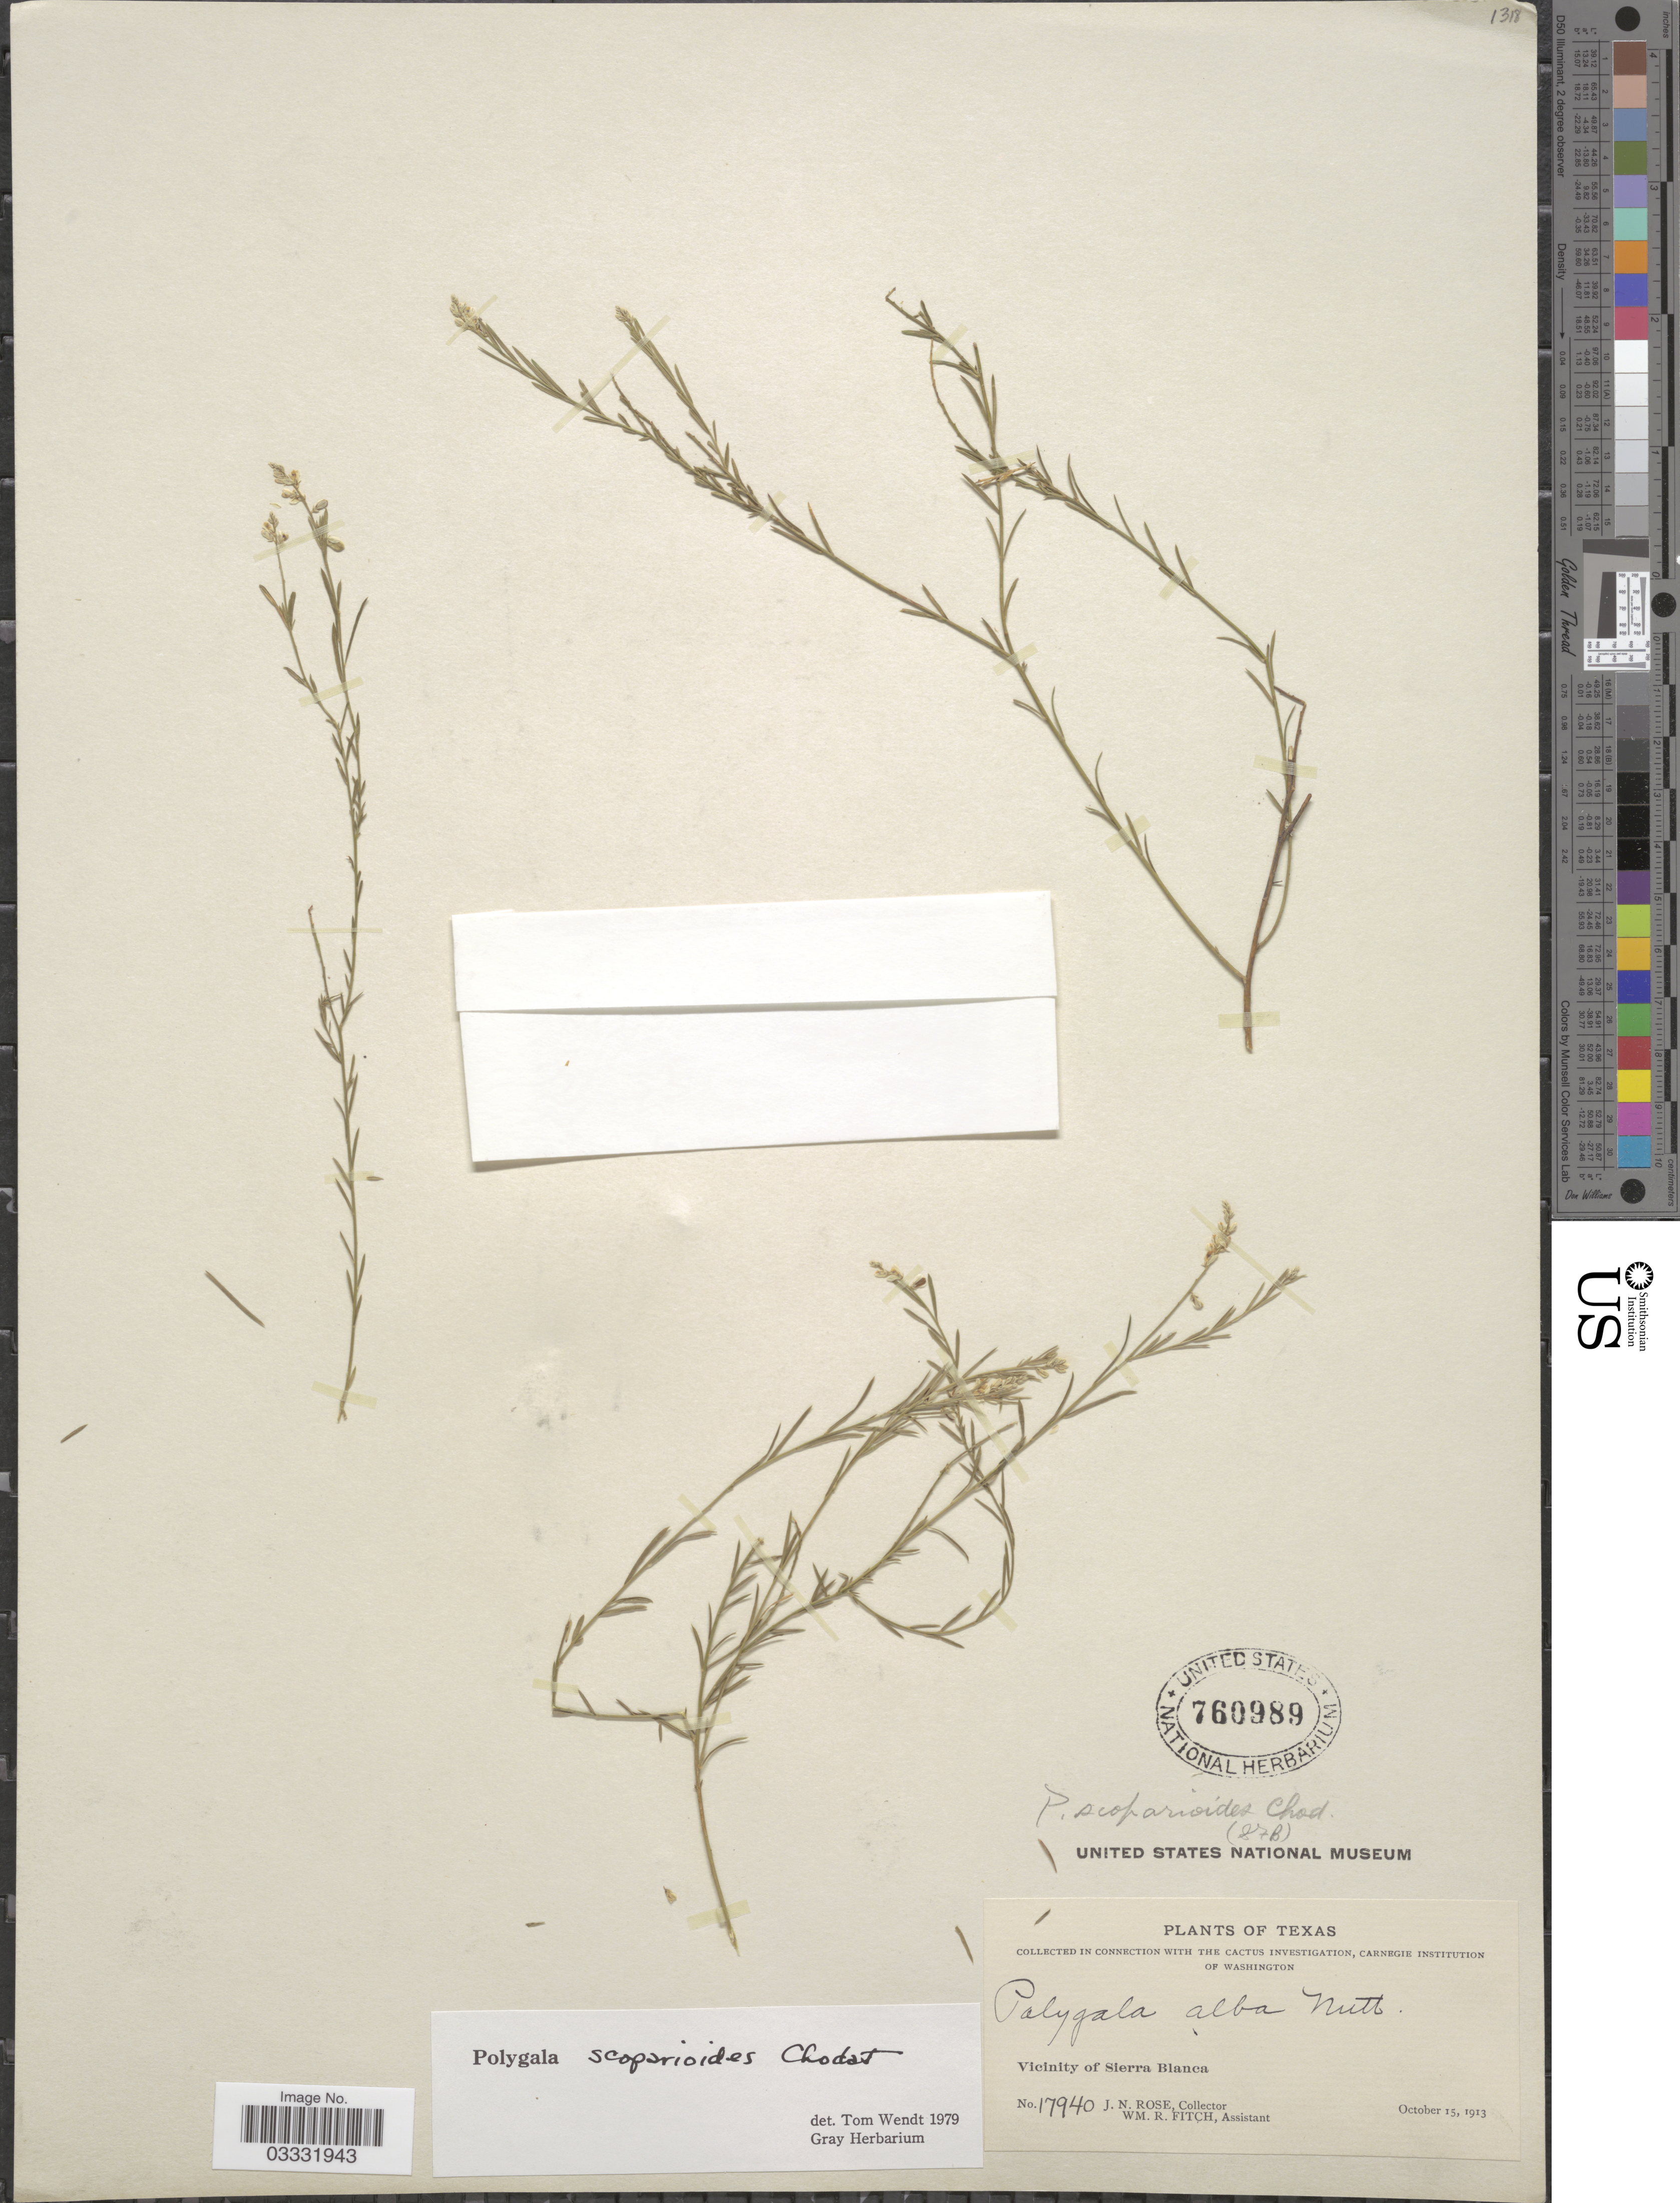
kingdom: Plantae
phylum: Tracheophyta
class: Magnoliopsida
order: Fabales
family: Polygalaceae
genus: Polygala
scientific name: Polygala scoparioides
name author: Chodat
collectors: J. N. Rose & W. R. Fitch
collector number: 17940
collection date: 1913-10-15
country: United States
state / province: Texas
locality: Vicinity of Sierra Blanca.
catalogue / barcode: US 760989